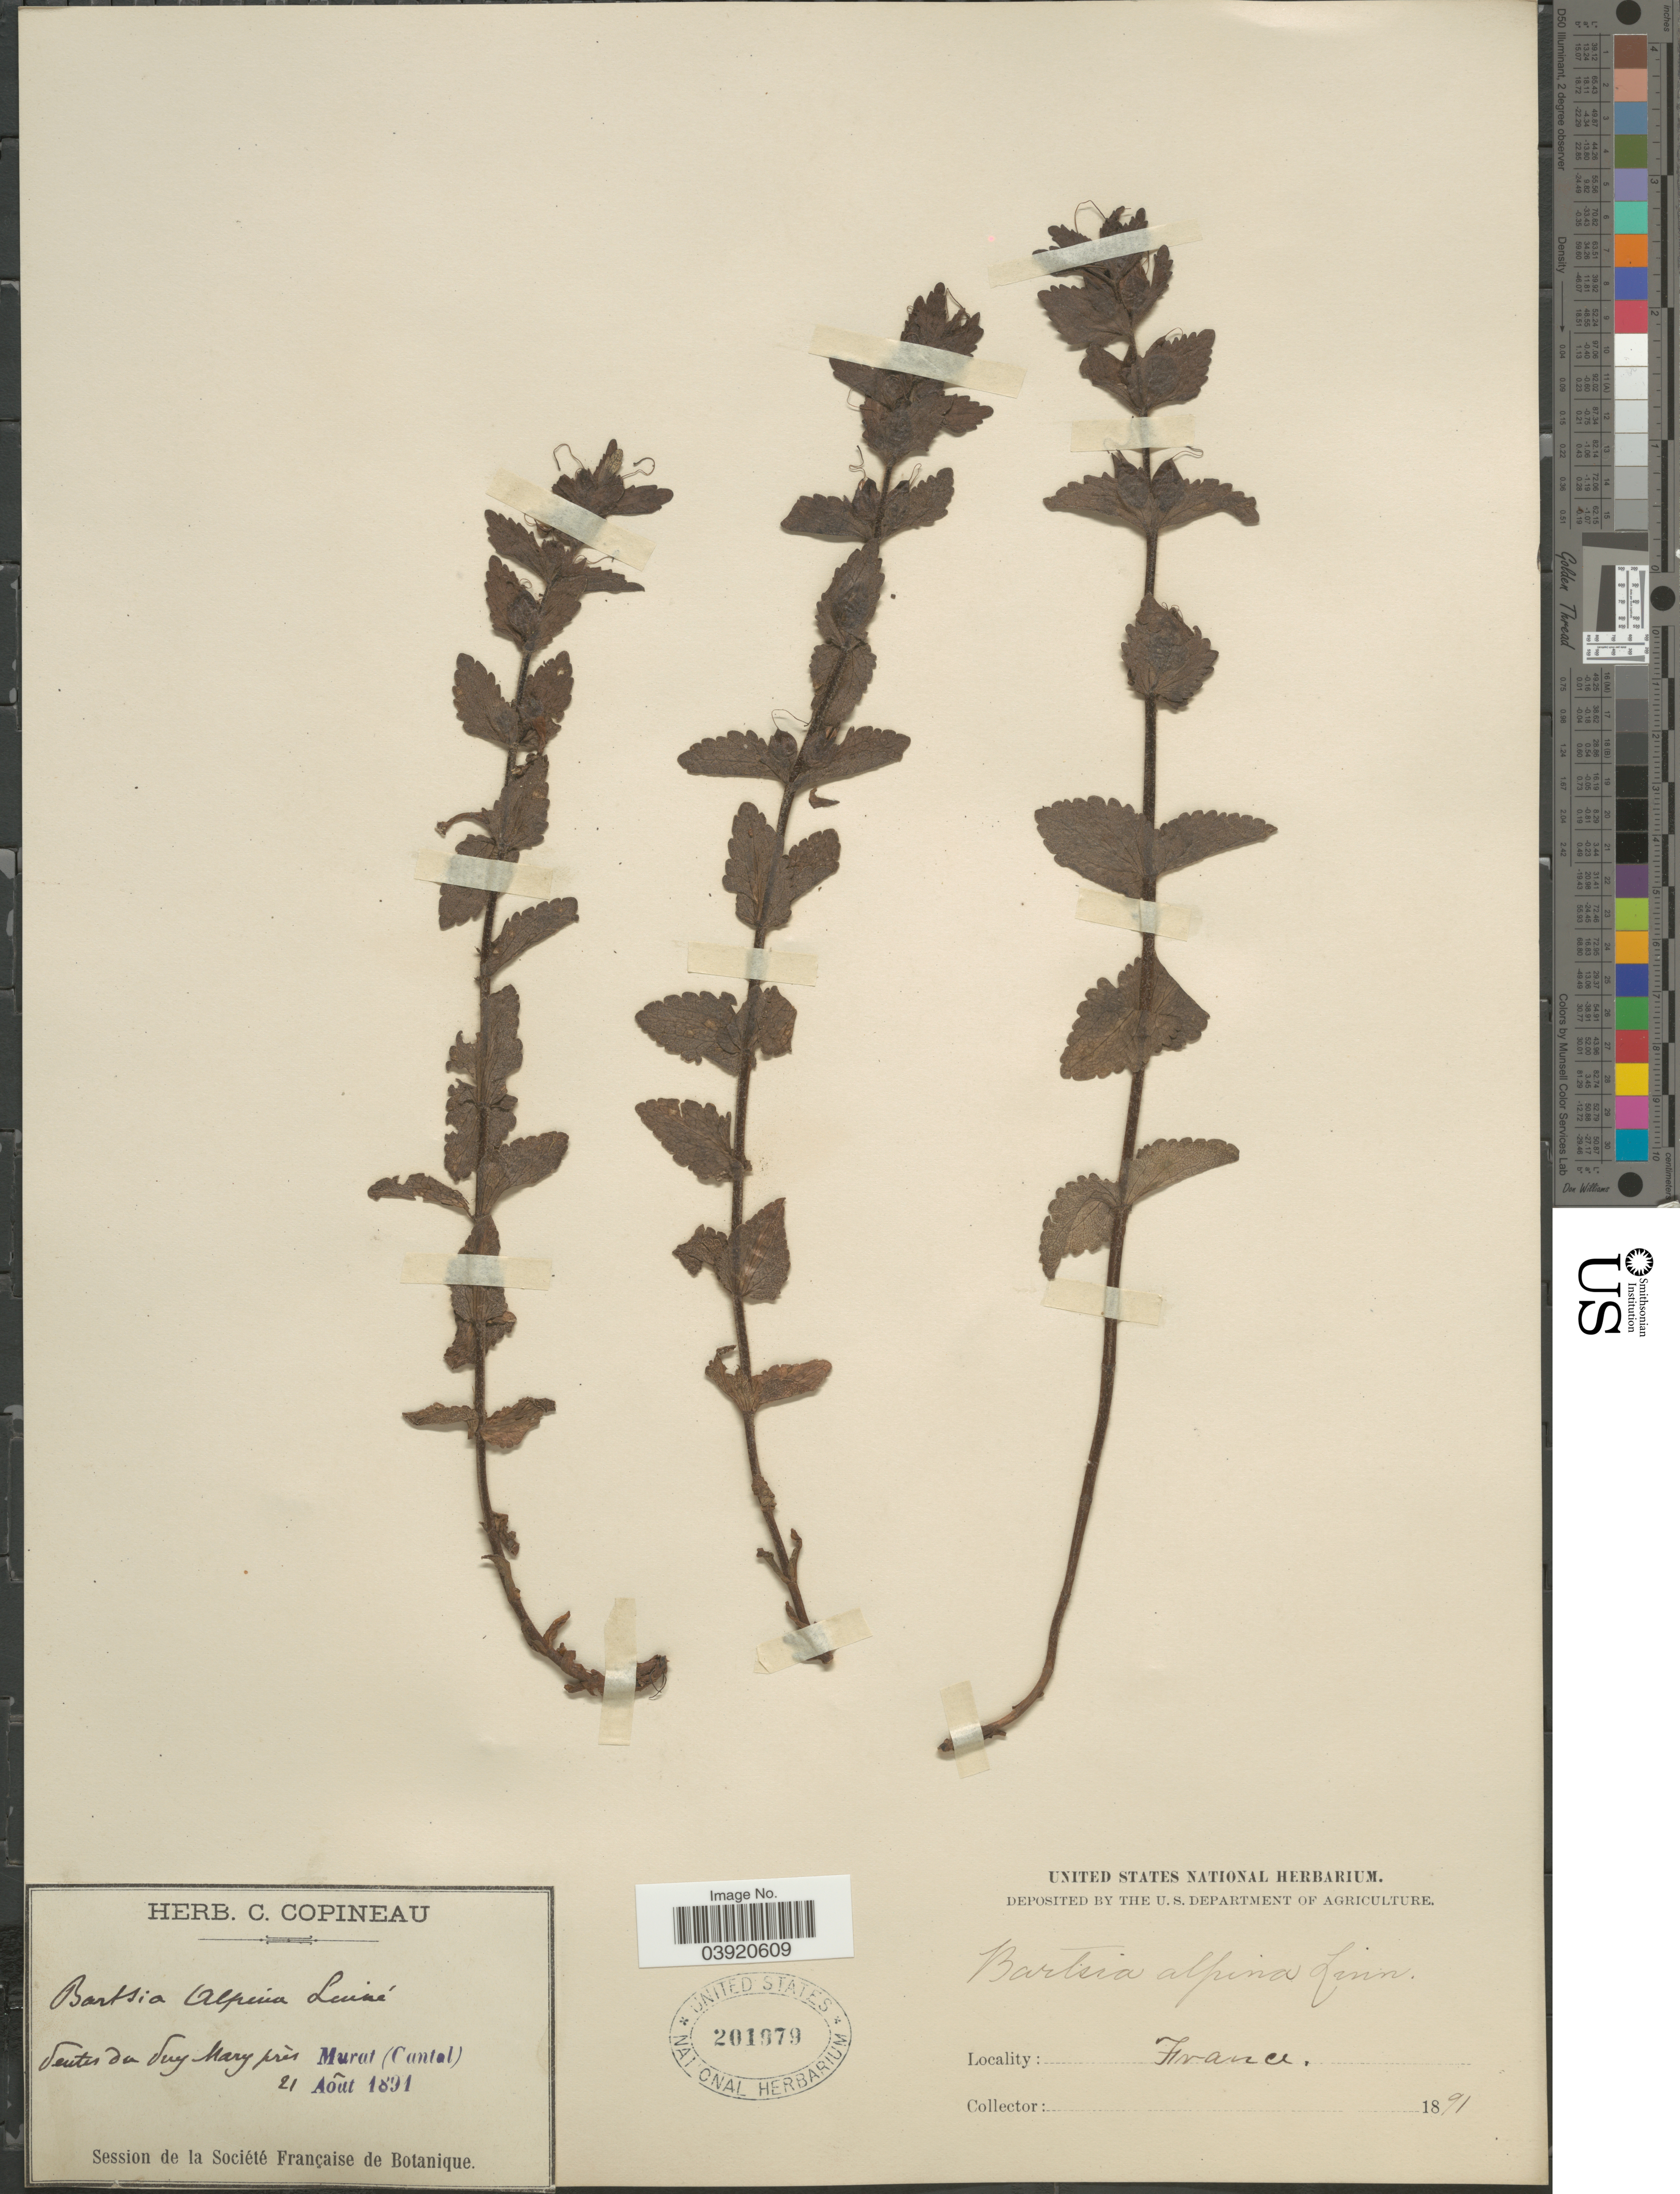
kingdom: Plantae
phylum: Tracheophyta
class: Magnoliopsida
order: Lamiales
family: Orobanchaceae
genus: Bartsia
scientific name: Bartsia alpina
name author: L.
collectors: ex herb. C. Copineau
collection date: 1891-08-21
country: France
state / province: Auvergne-Rhône-Alpes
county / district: Cantal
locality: Pentes du Puy Mary près Murat (Cantal).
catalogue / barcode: US 201879